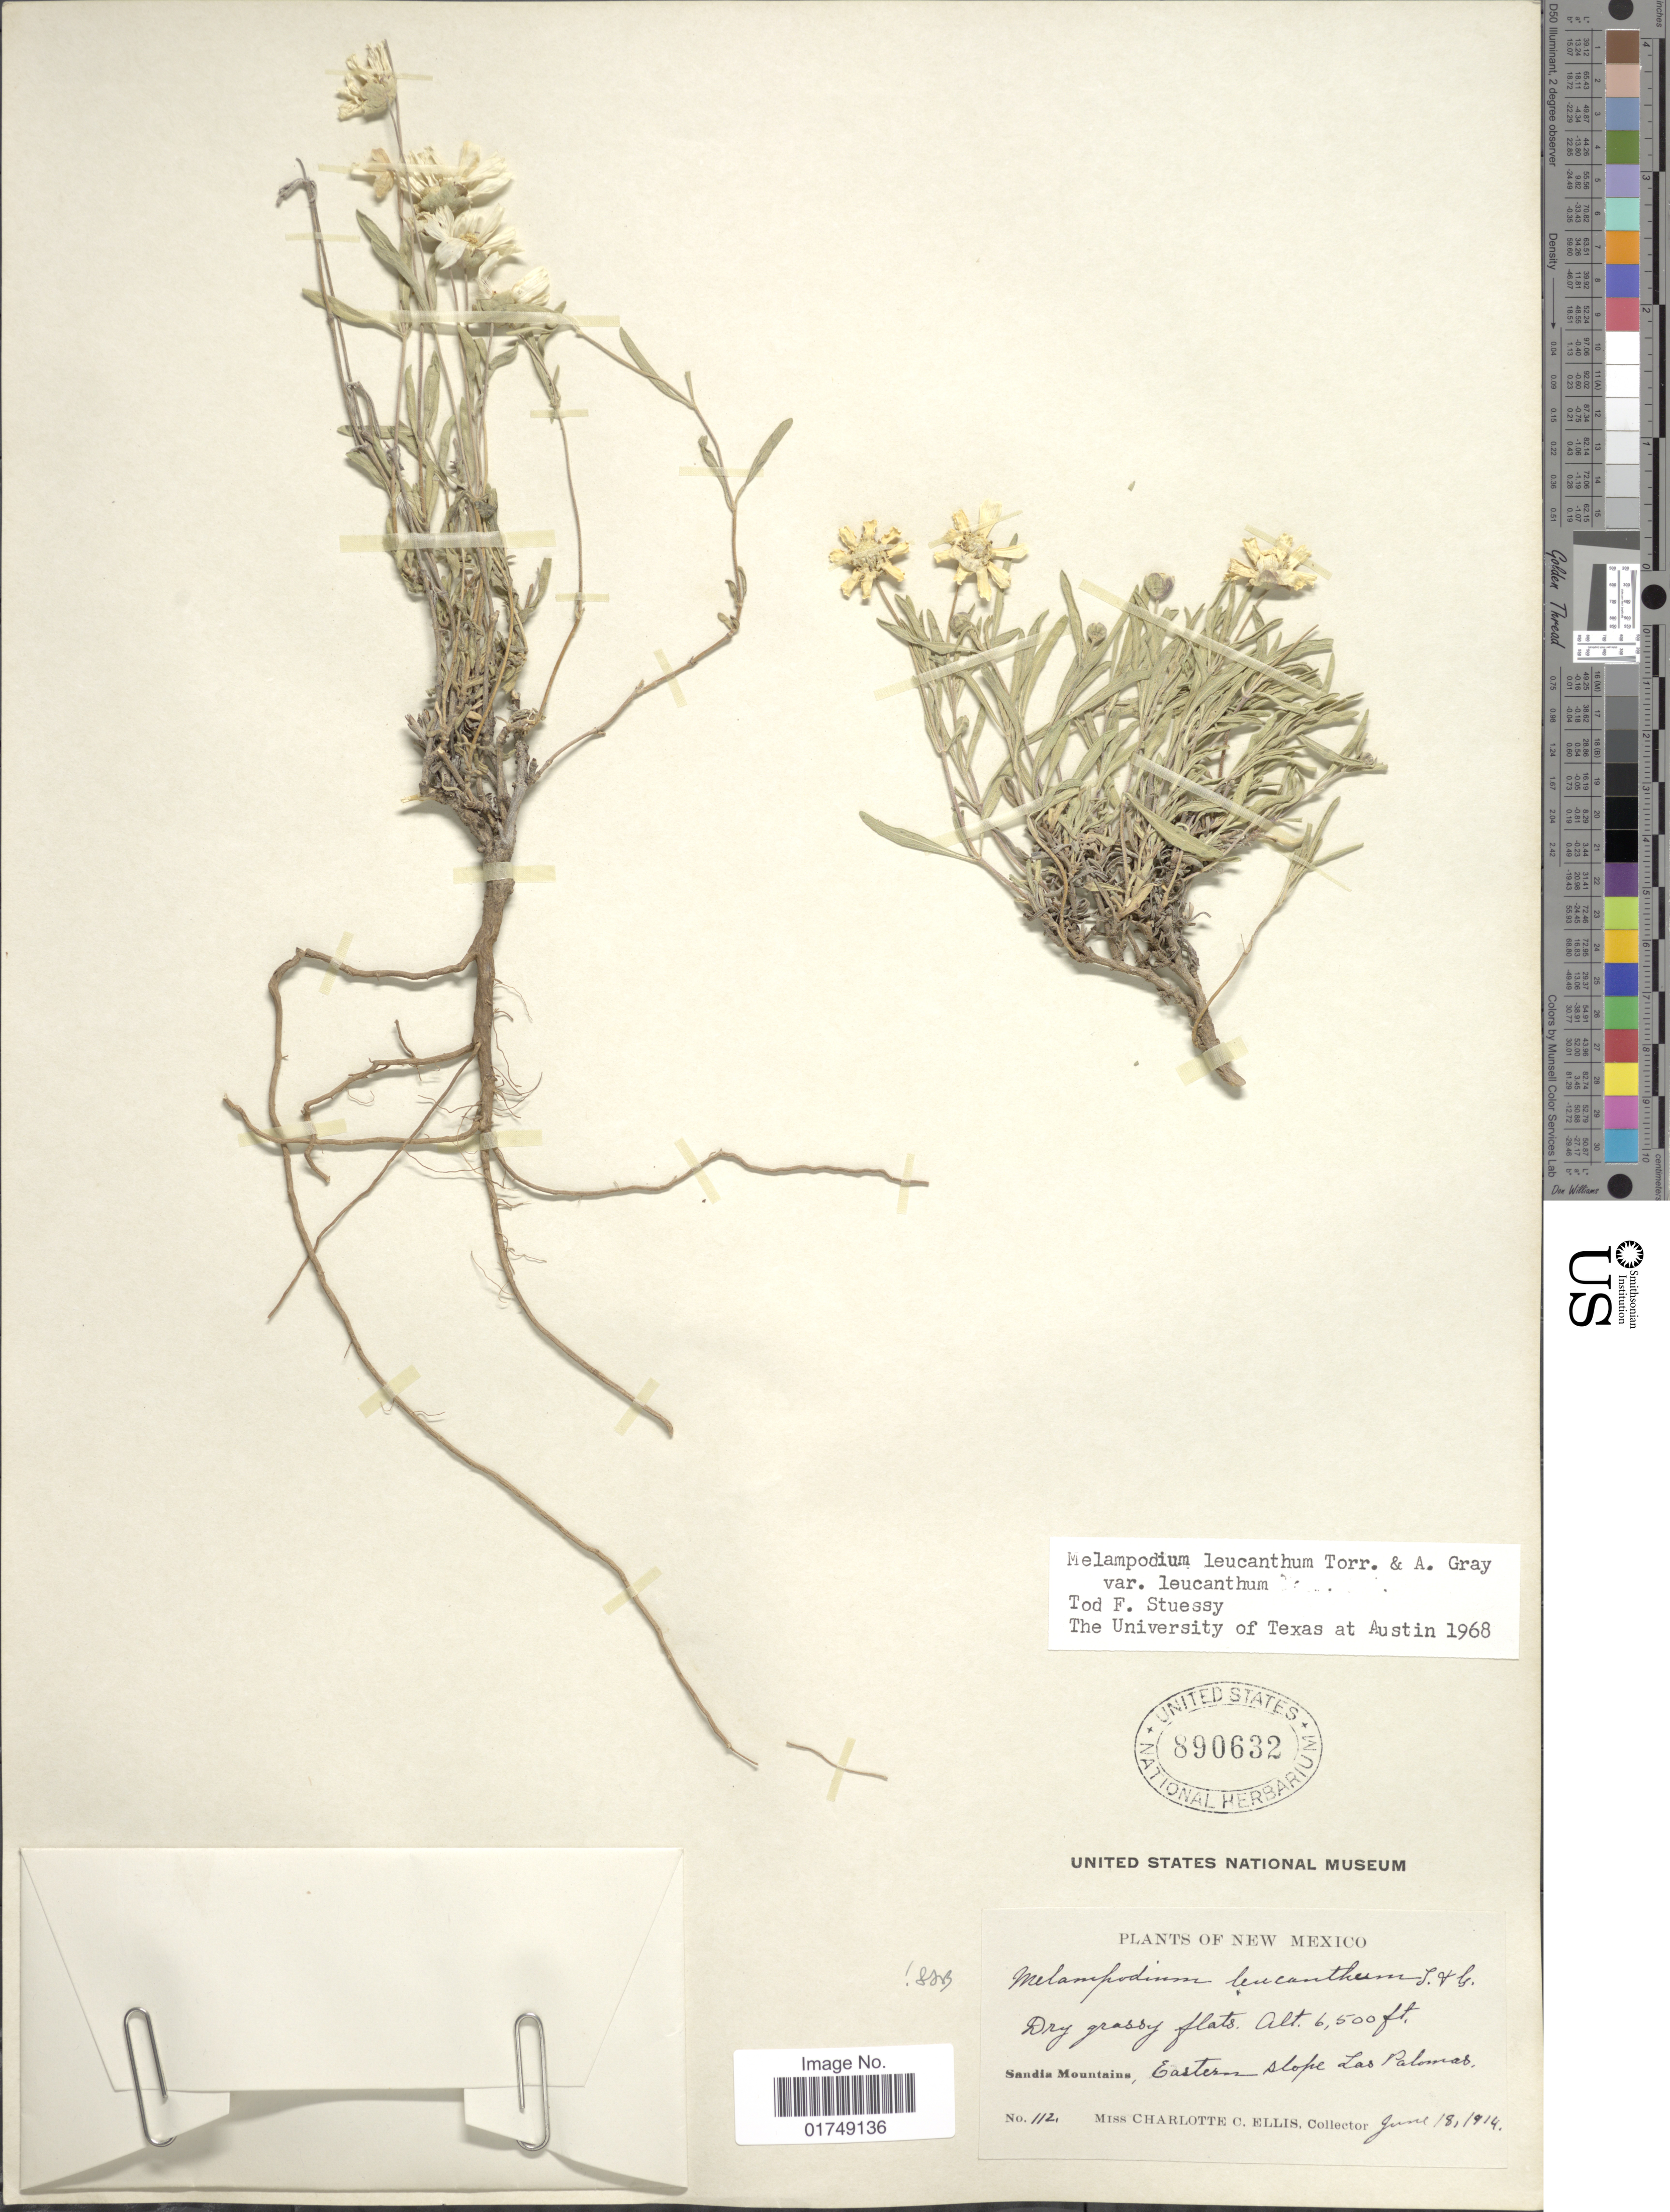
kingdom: Plantae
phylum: Tracheophyta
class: Magnoliopsida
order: Asterales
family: Asteraceae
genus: Melampodium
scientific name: Melampodium leucanthum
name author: Torr. & A. Gray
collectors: C. C. Ellis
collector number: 112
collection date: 1914-06-18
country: United States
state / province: New Mexico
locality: Sandia Mountains, Eastern slope Las Palomas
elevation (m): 1981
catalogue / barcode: US 890632